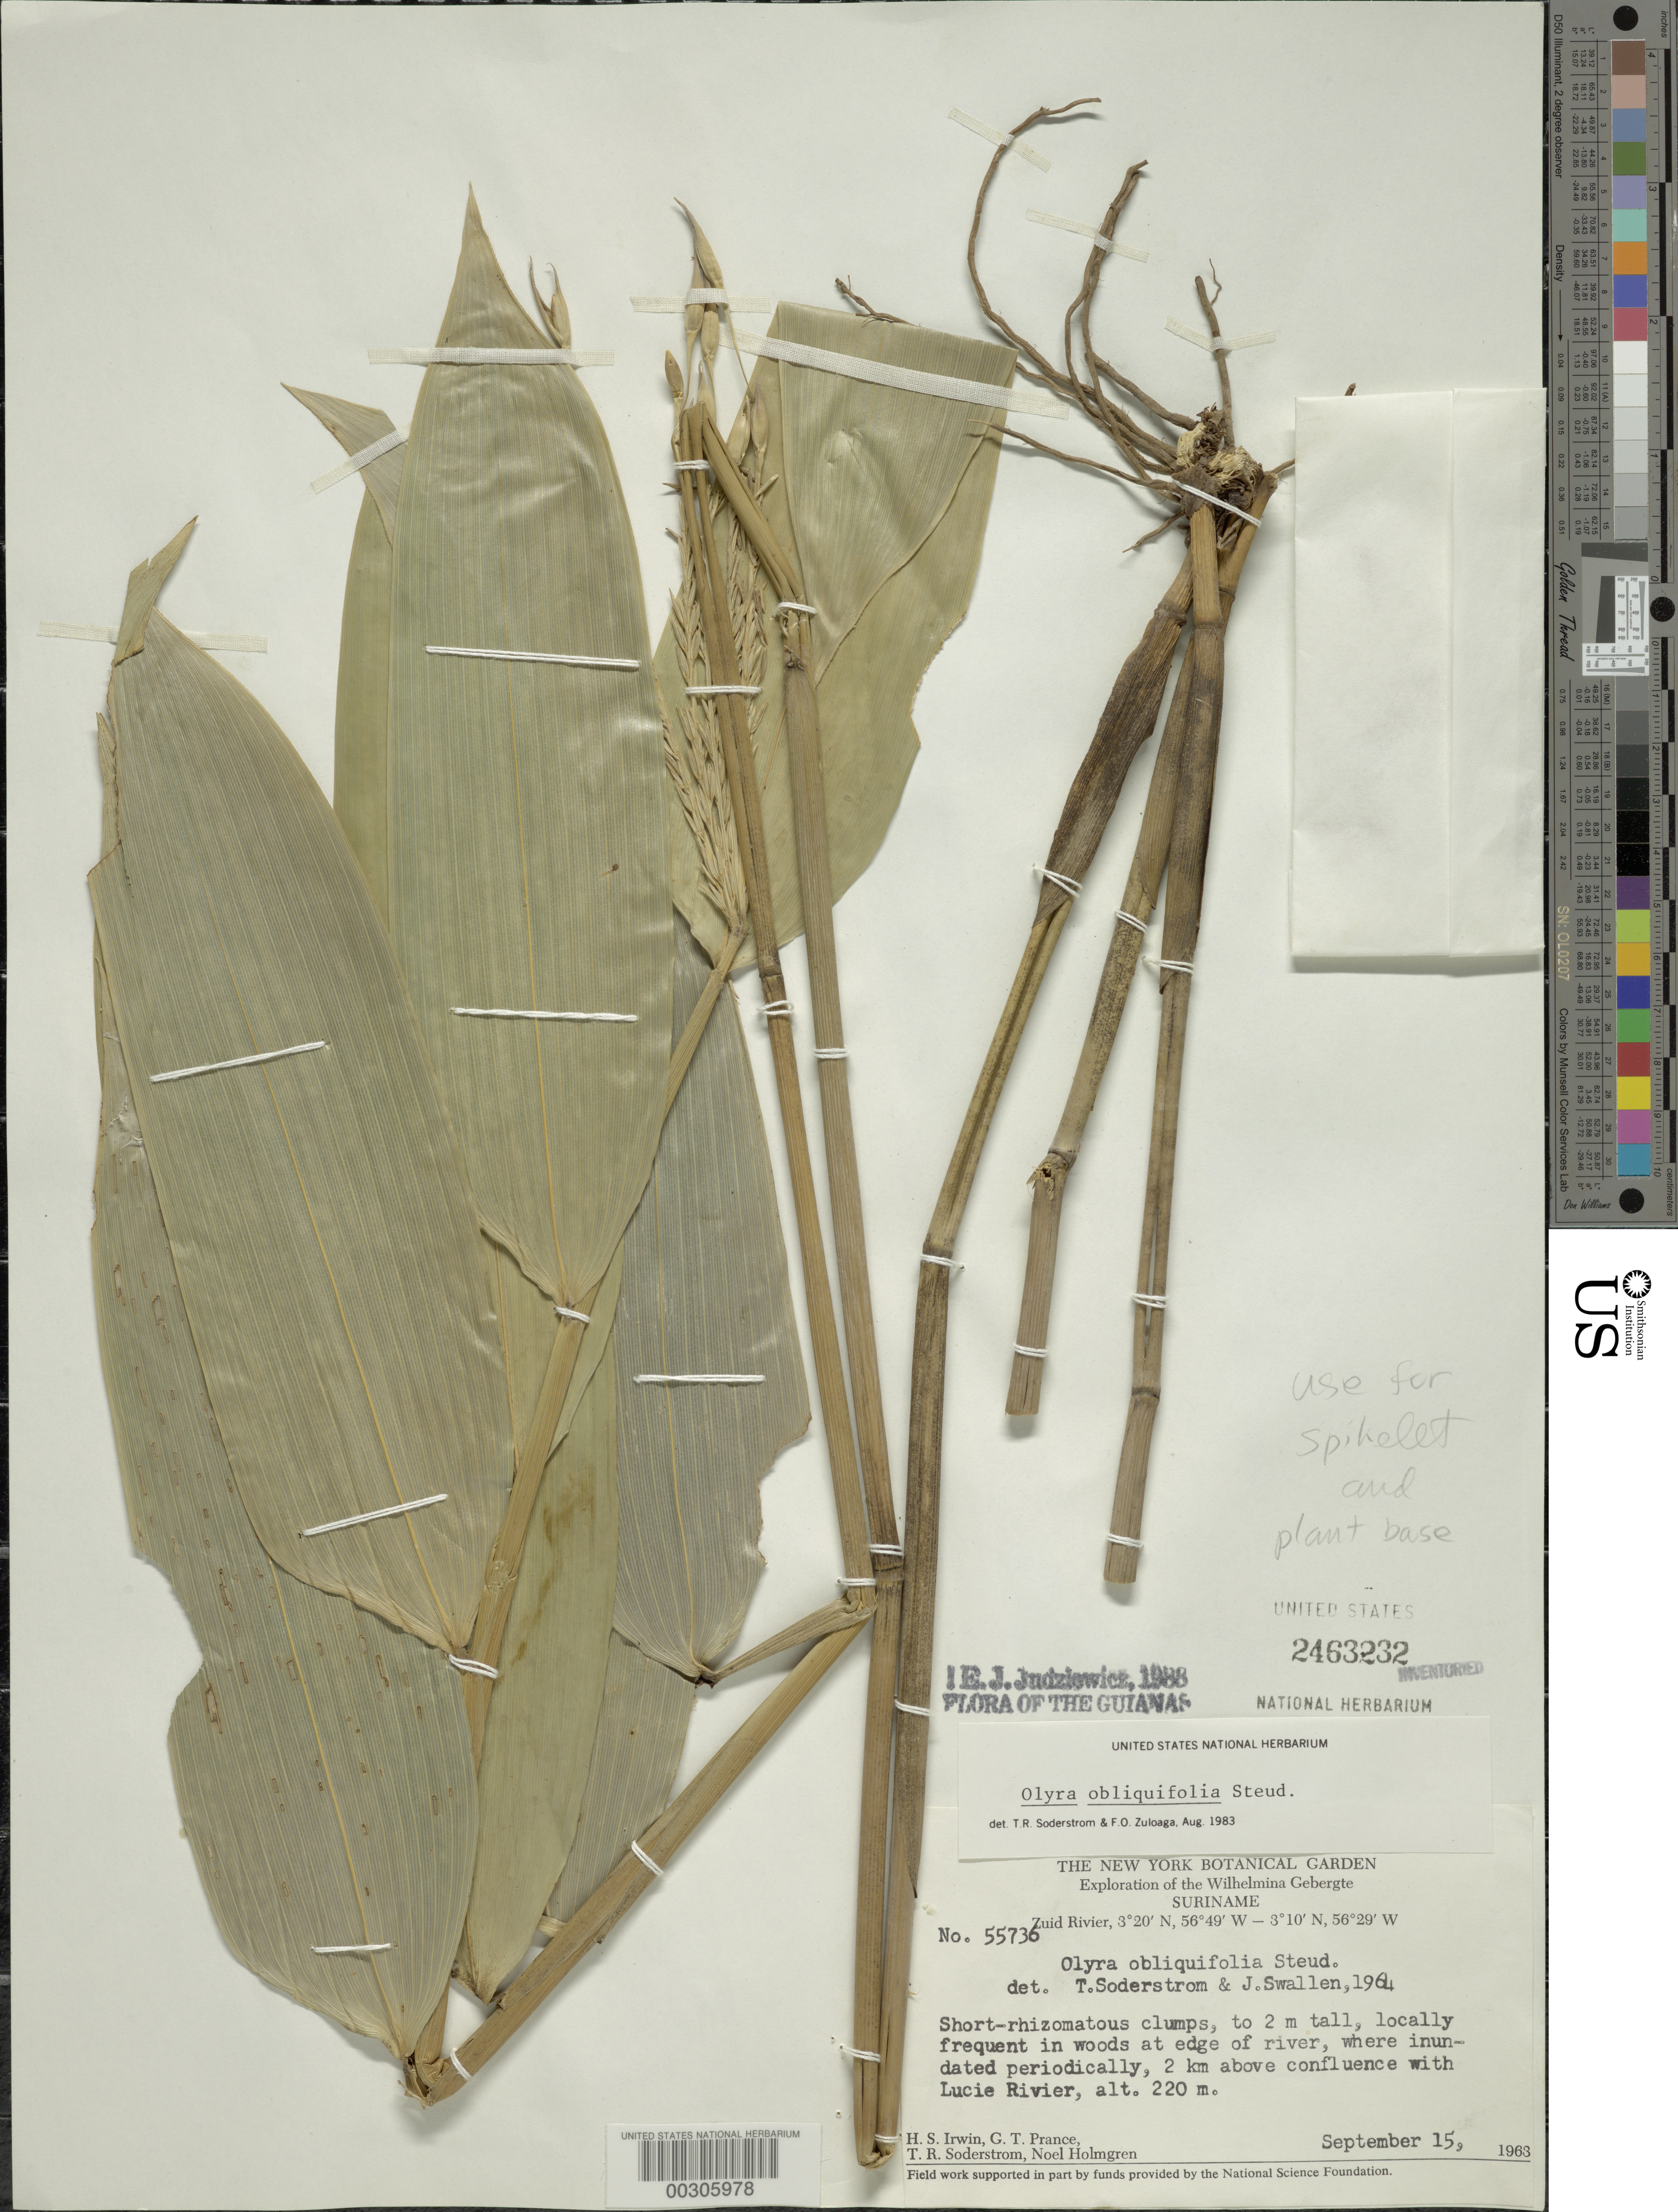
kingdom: Plantae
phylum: Tracheophyta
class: Liliopsida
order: Poales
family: Poaceae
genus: Olyra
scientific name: Olyra obliquifolia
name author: Steud.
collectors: H. Irwin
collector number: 55736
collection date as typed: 15 Sep 1963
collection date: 1963-09-15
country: Suriname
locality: Lat. 03 20'n: long. 56 49'w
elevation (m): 220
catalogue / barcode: US 2463232